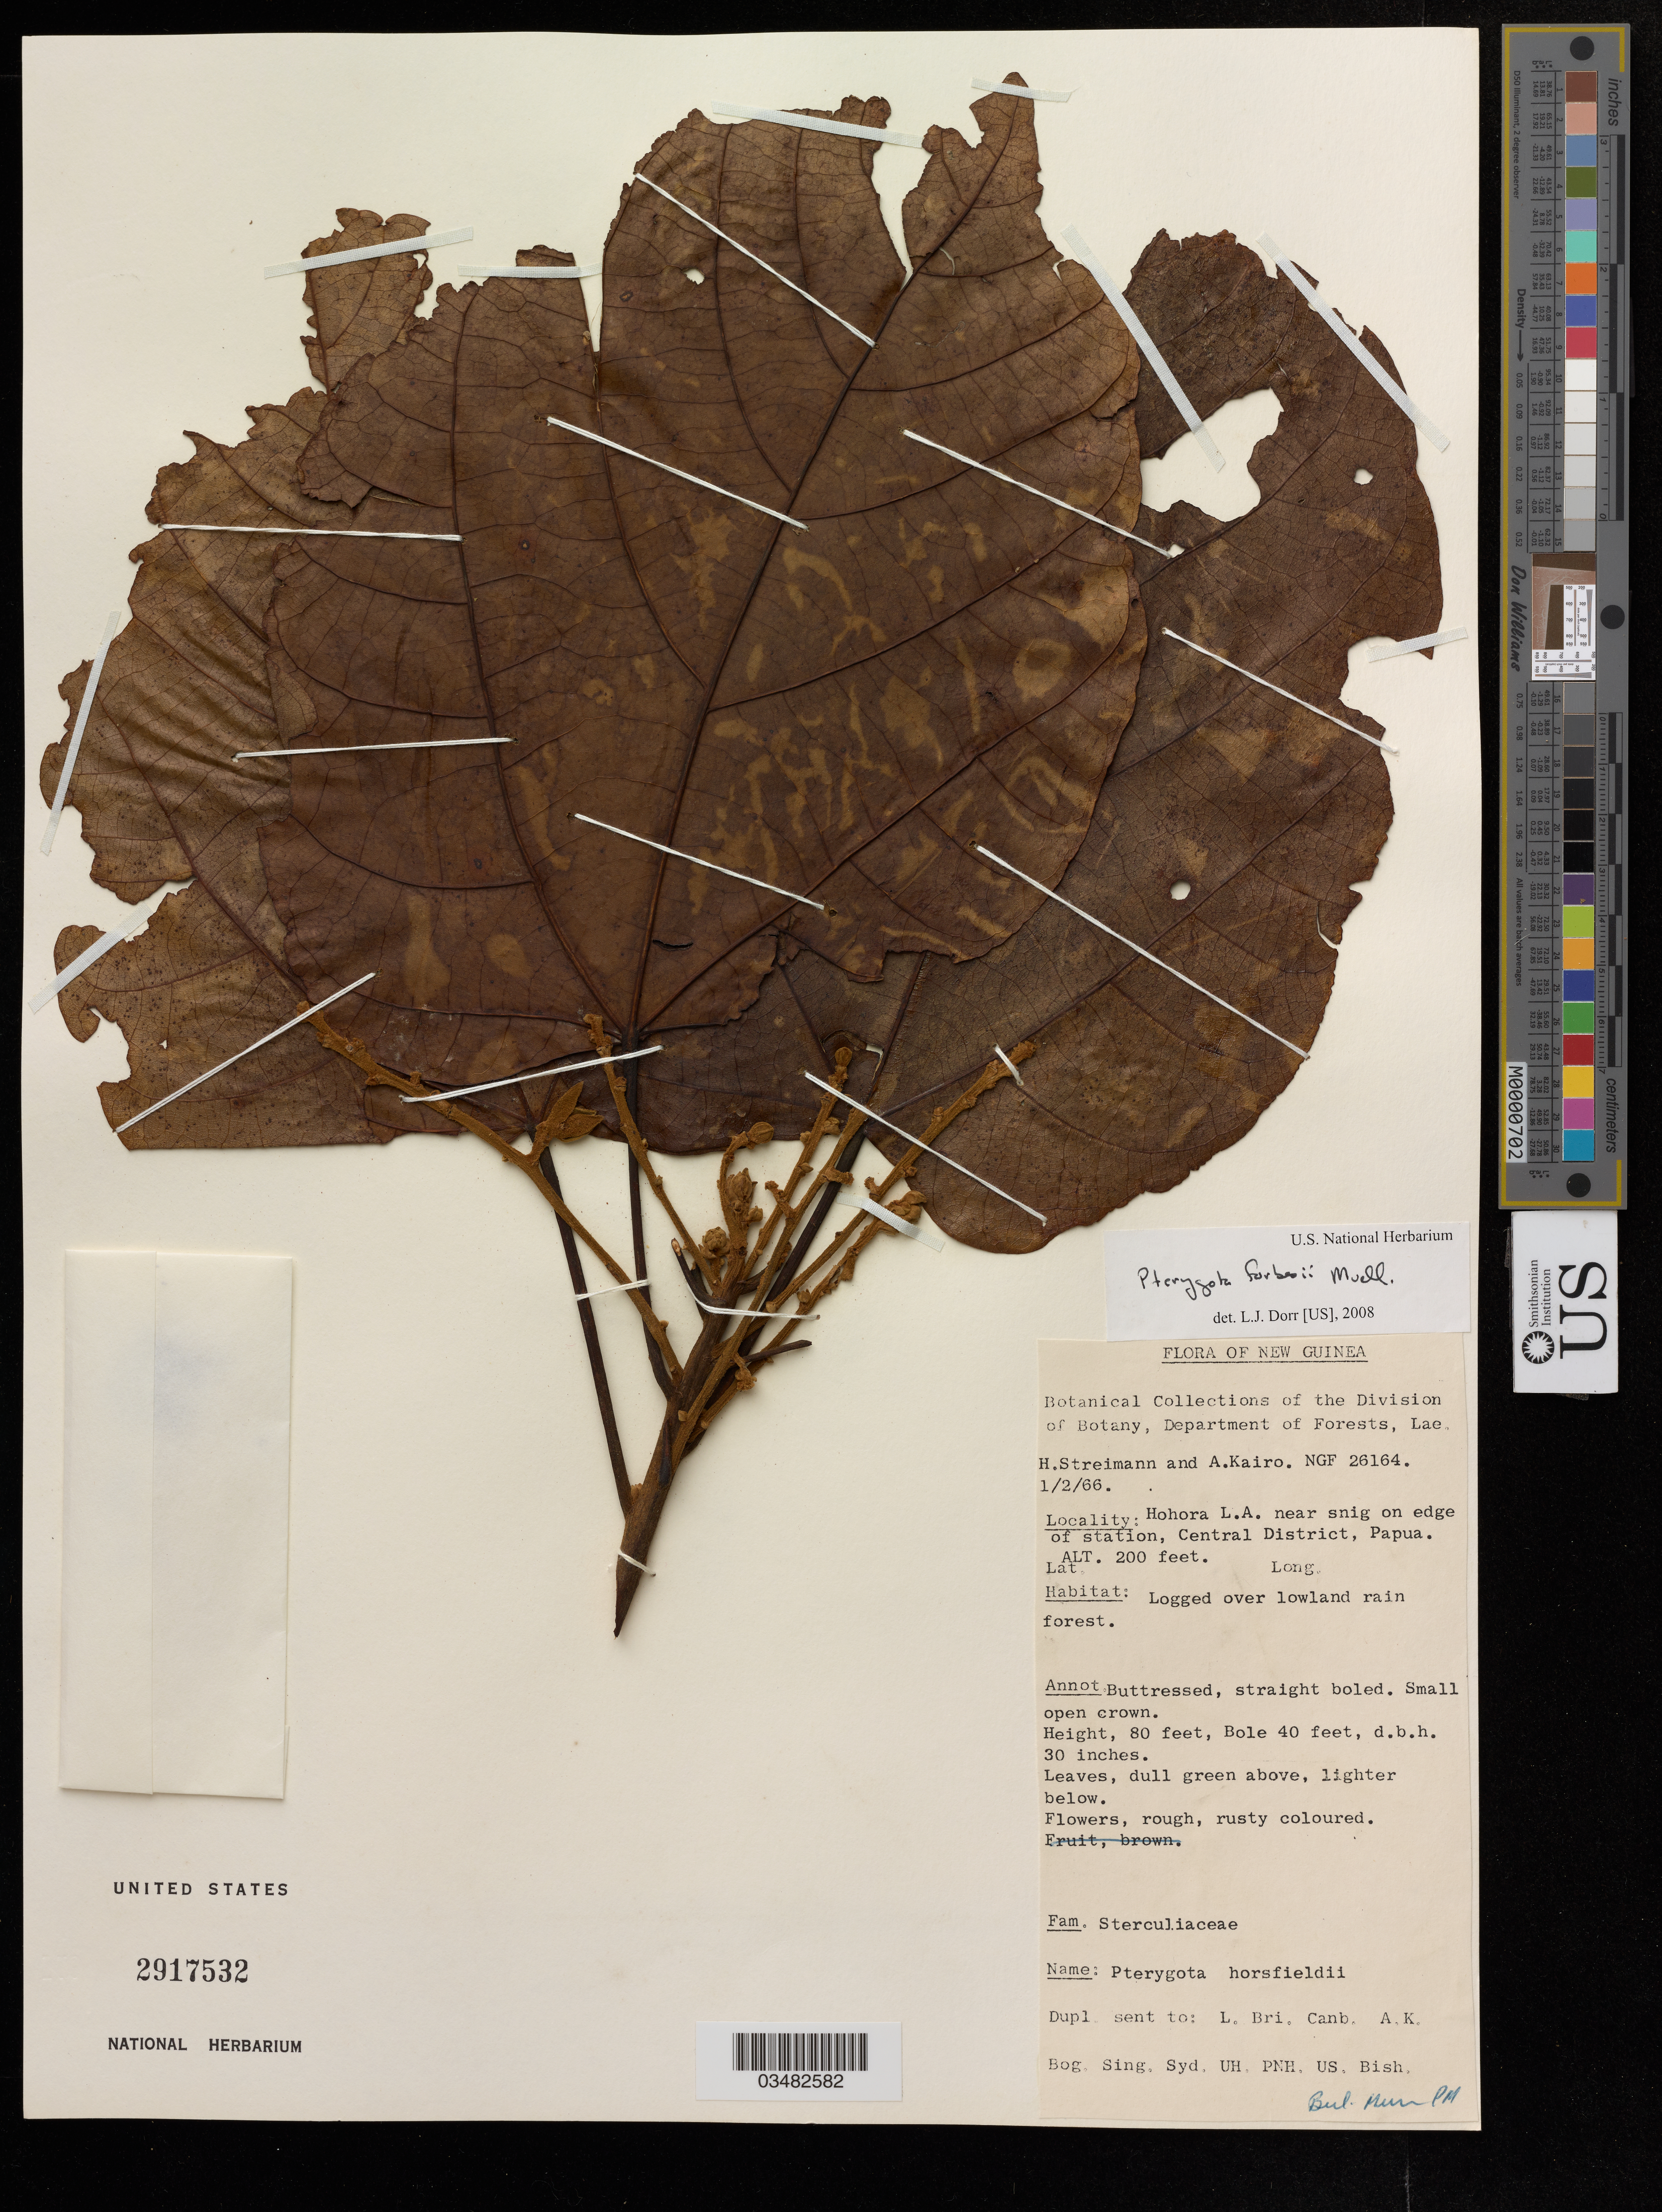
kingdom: Plantae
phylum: Tracheophyta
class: Magnoliopsida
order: Malvales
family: Malvaceae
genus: Pterygota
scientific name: Pterygota forbesii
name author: F. Muell.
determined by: Dorr, Laurence J., Curator (BOT), Smithsonian Institution - National Museum of Natural History (UNITED STATES)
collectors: A. Kairo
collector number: NGF 26164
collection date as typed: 1/2/1966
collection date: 1966-01-02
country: Papua New Guinea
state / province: Central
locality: Hohora L.A. near snig on edge of station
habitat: logged over lowland rain forest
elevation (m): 61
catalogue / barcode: US 2917532